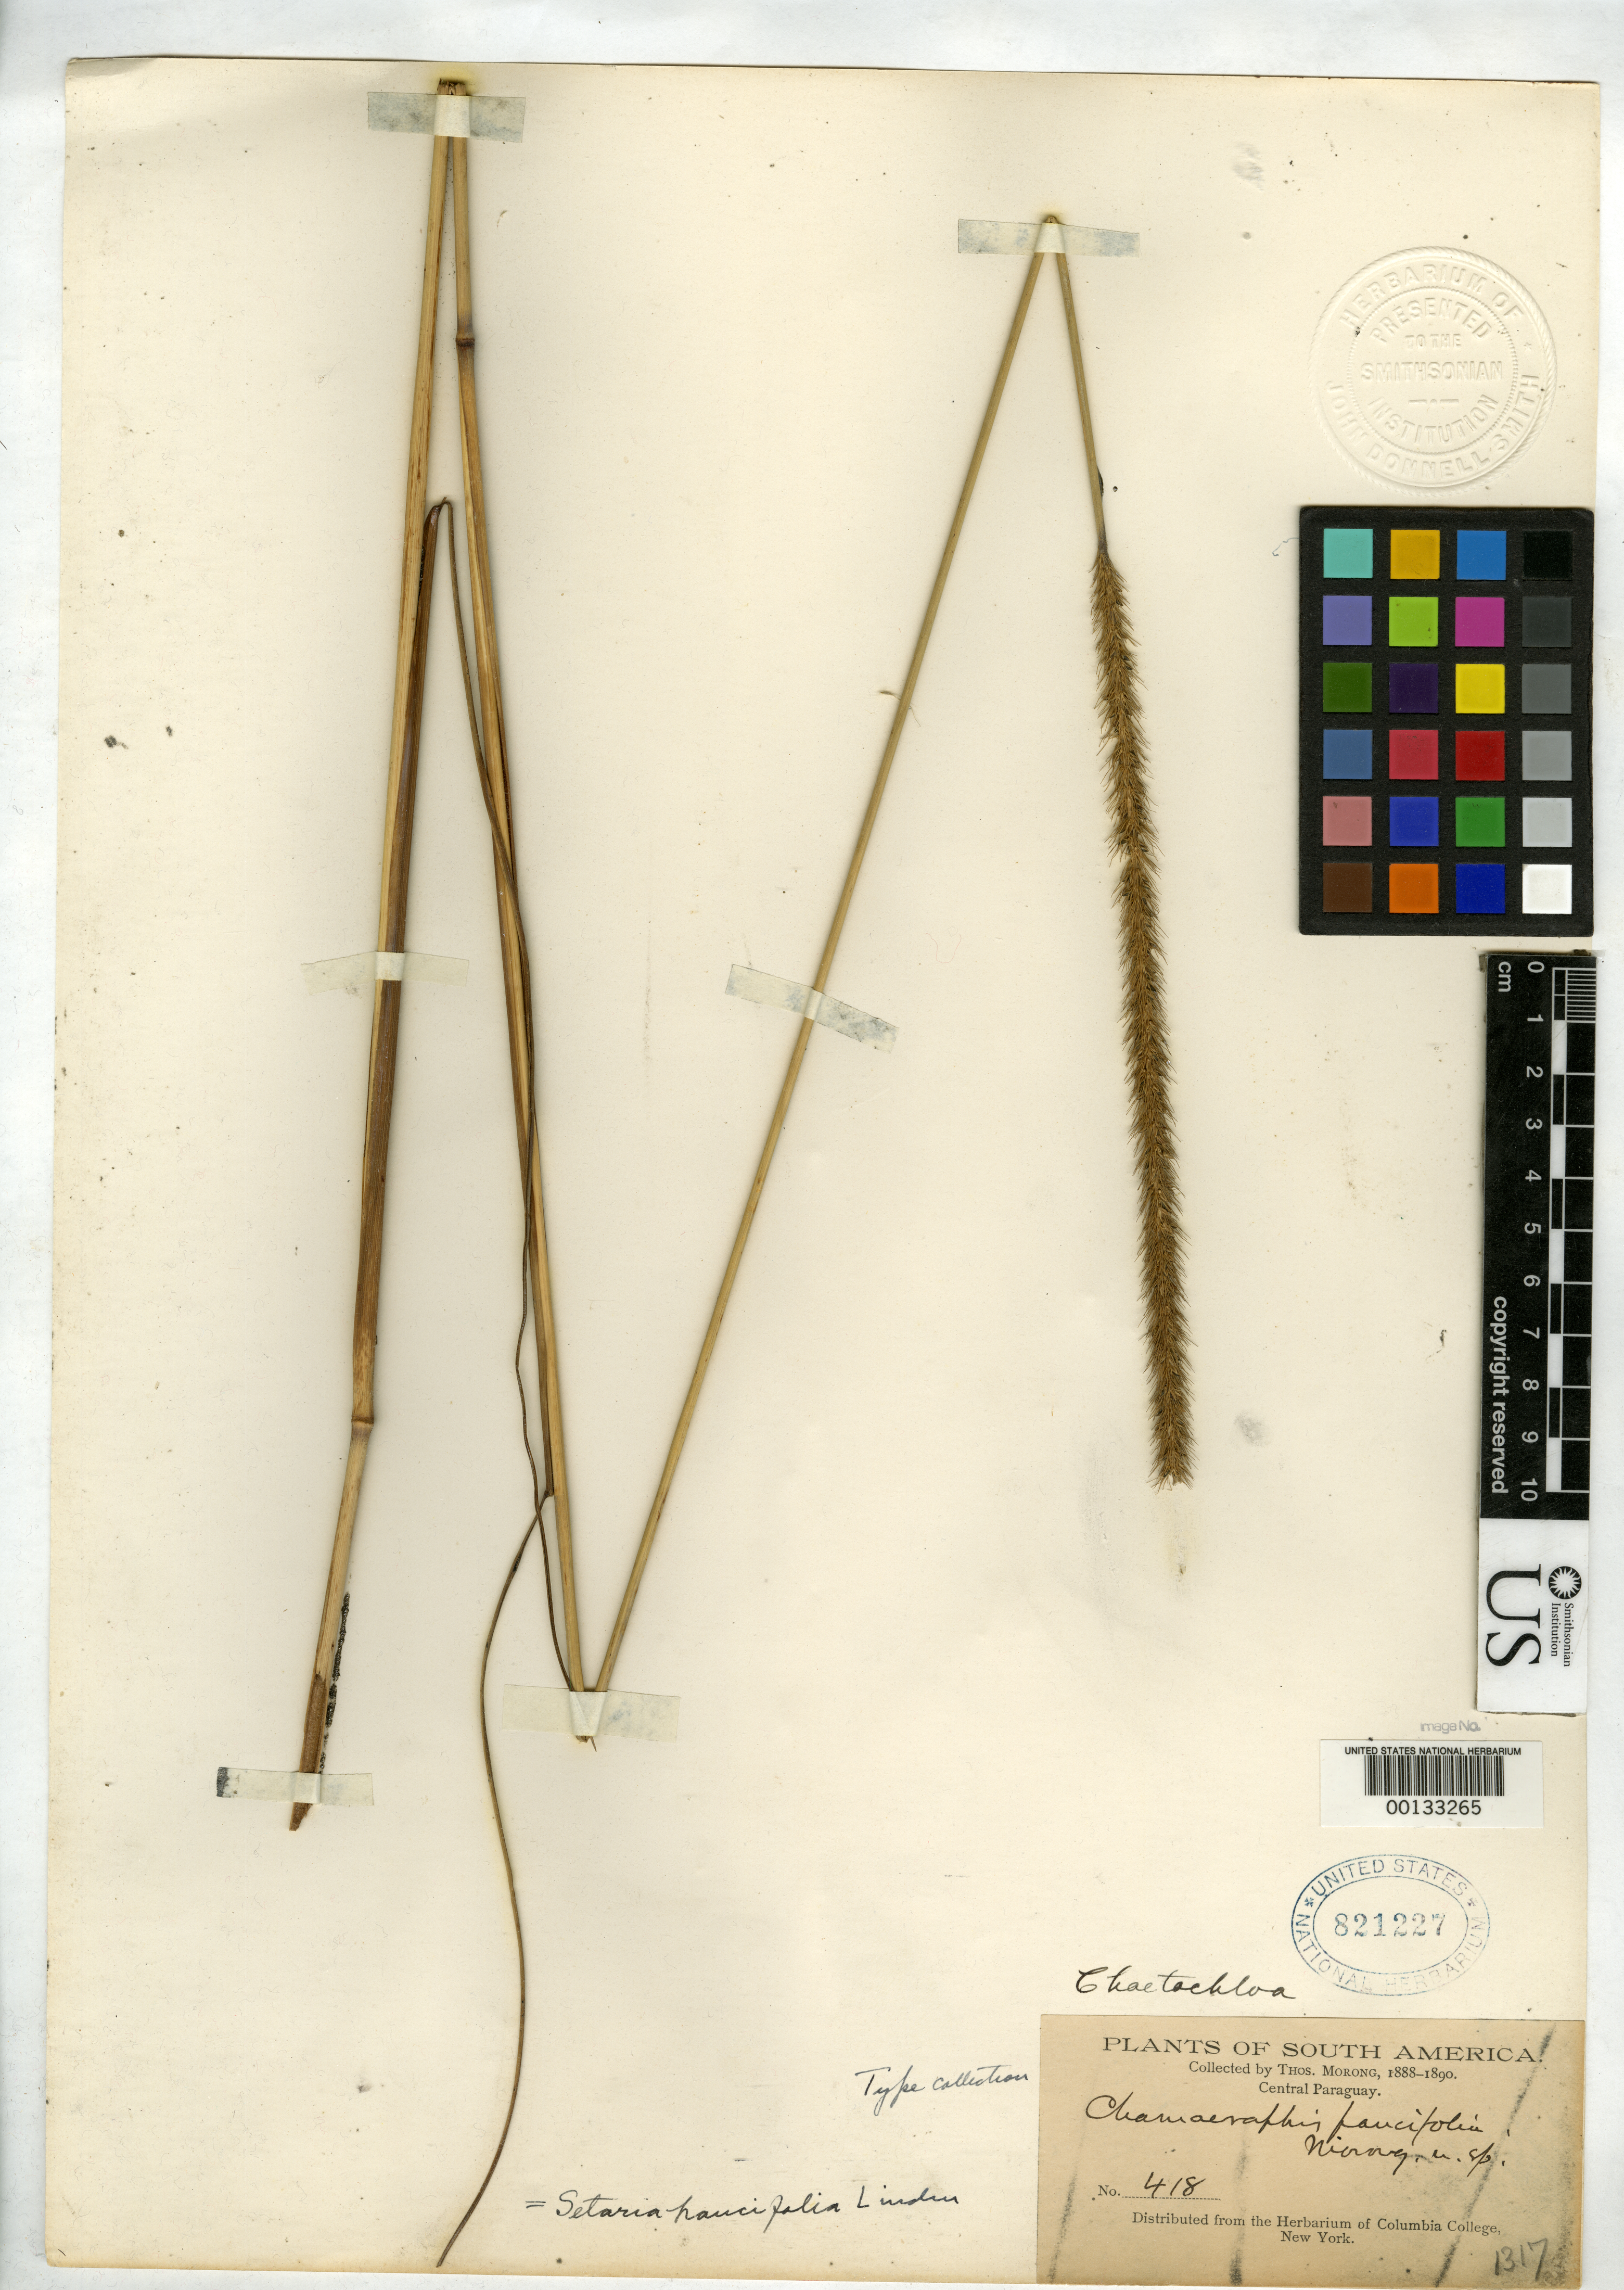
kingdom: Plantae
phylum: Tracheophyta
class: Liliopsida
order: Poales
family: Poaceae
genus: Chamaeraphis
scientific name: Chamaeraphis paucifolia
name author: Morong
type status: Isolectotype; Isosyntype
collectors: T. Morong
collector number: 418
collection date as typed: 1888 to -- --- 1890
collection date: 1888/1890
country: Paraguay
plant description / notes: Specimen ex John Donnell Smith herbarium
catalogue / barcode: US 821227